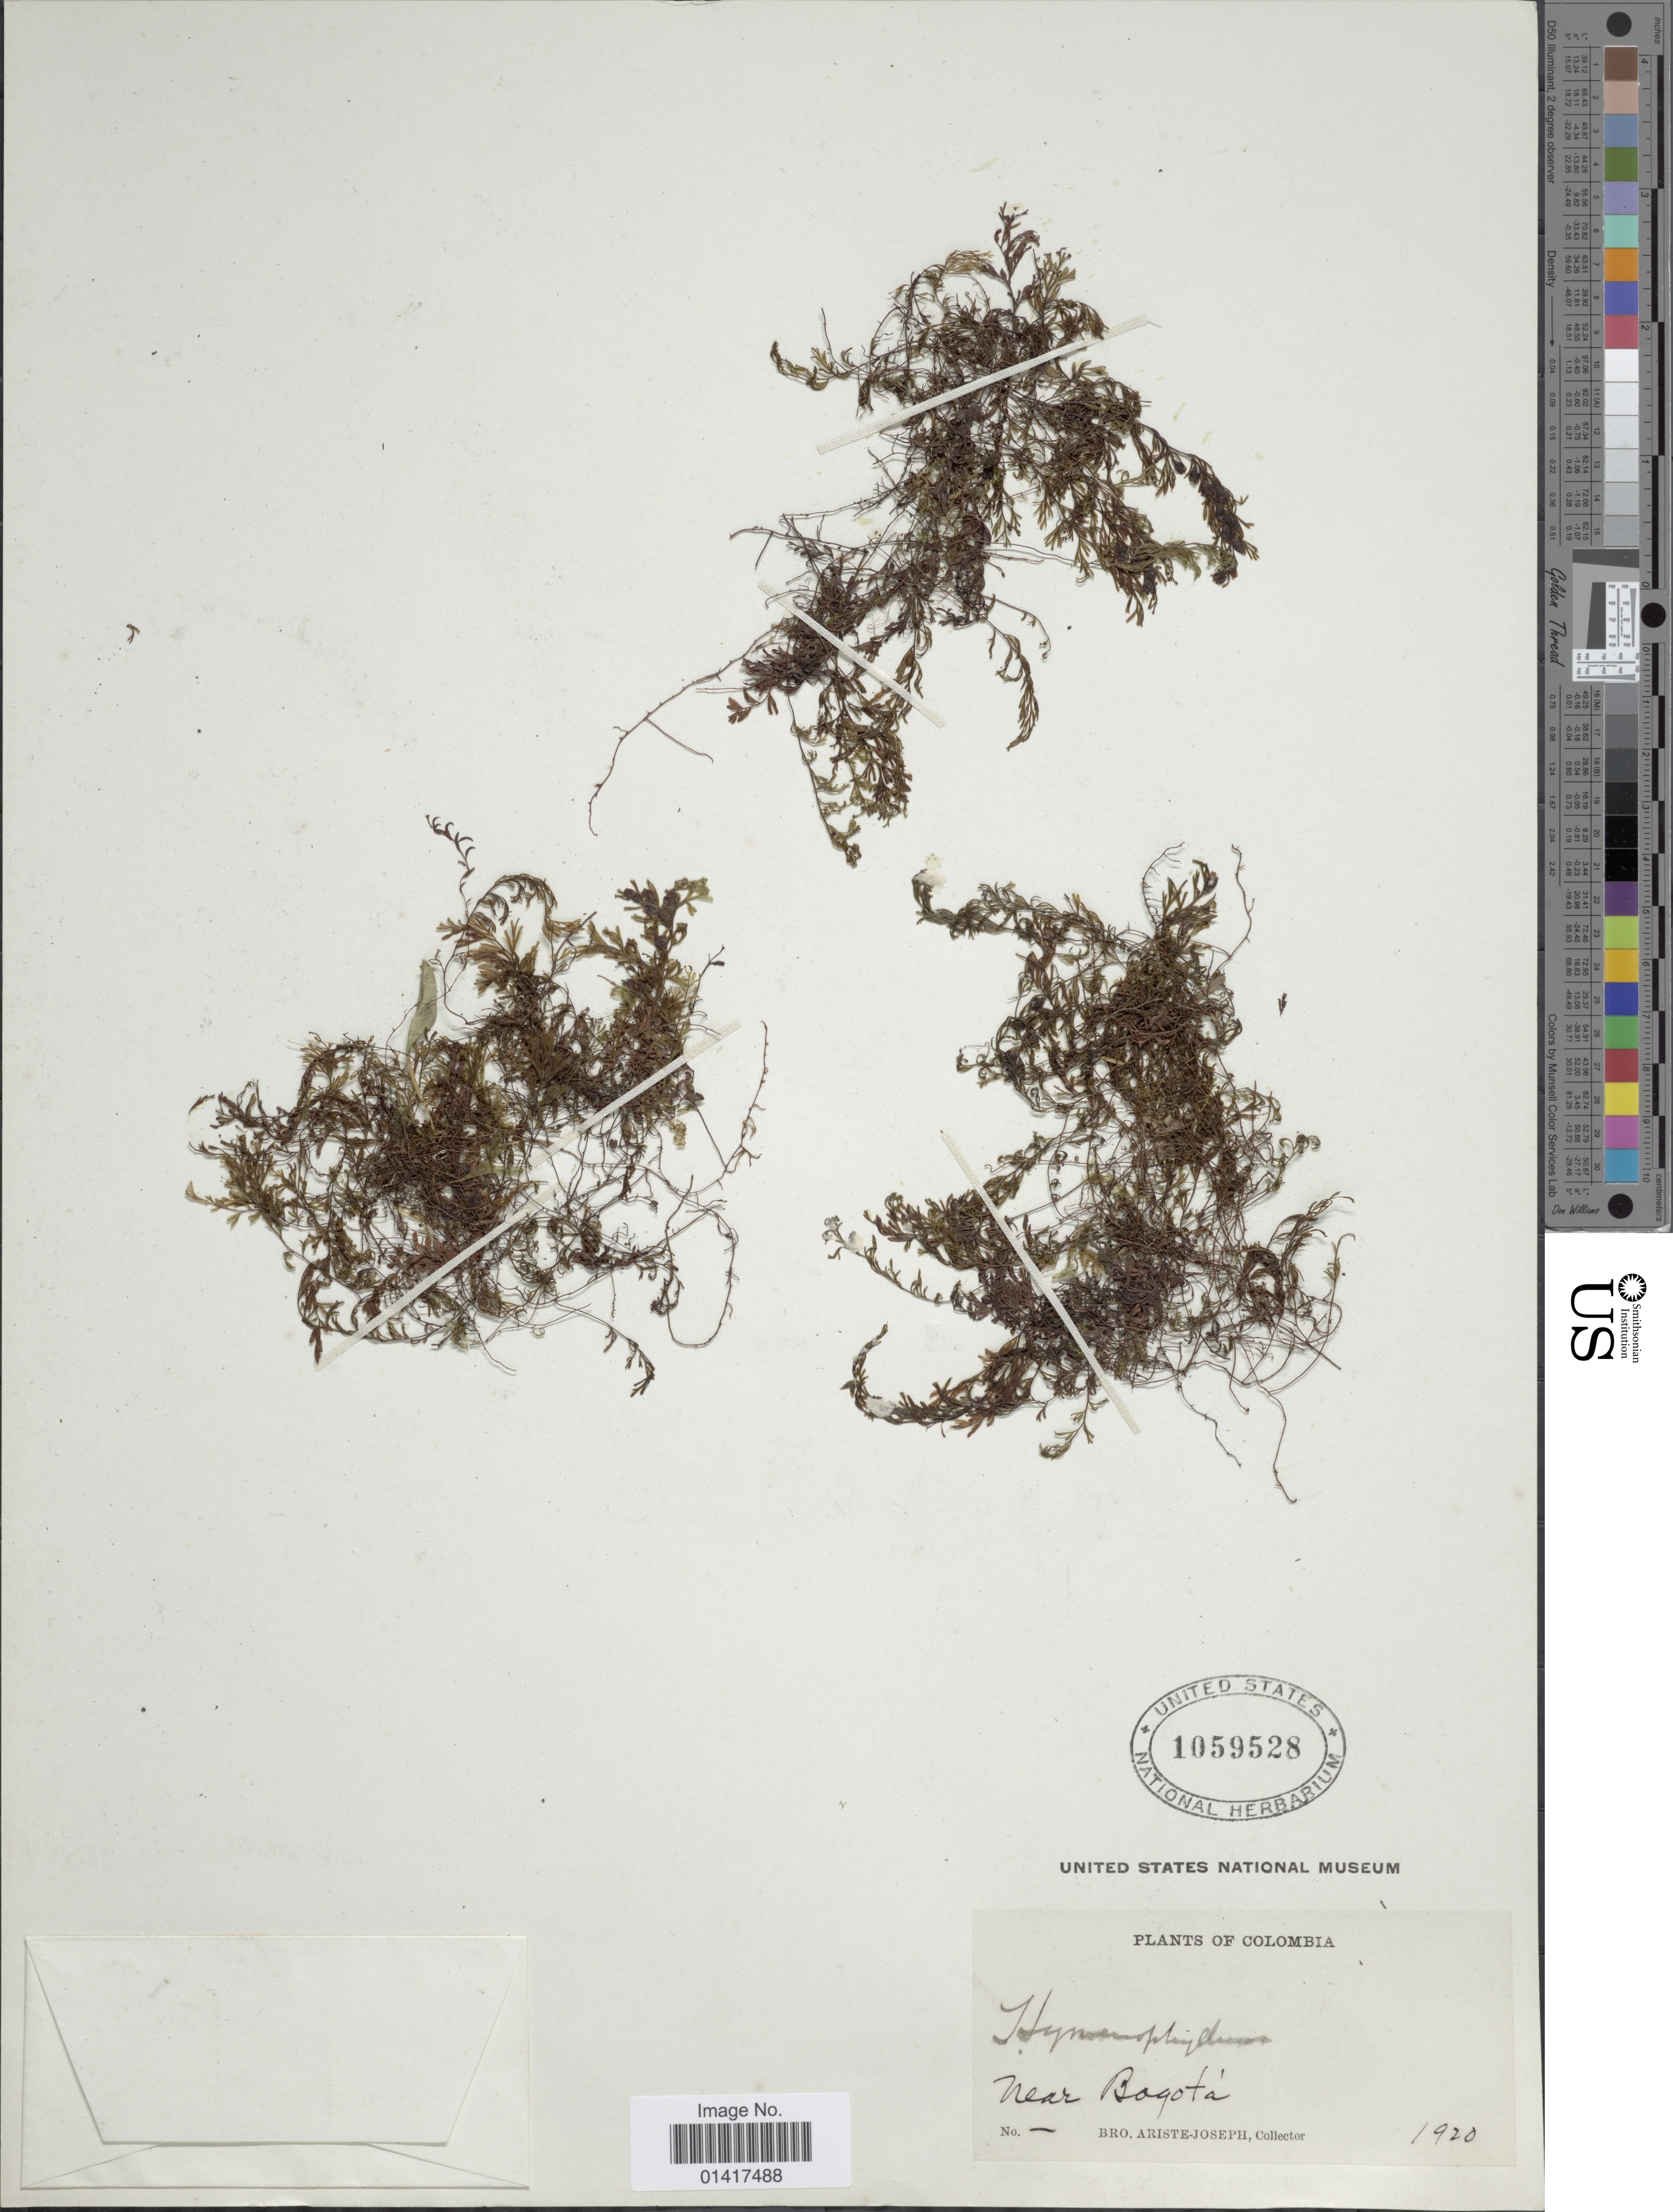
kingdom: Plantae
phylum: Tracheophyta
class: Polypodiopsida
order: Hymenophyllales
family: Hymenophyllaceae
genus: Hymenophyllum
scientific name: Hymenophyllum sp.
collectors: Bro. Ariste-Joseph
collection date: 1920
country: Colombia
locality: Near Bogota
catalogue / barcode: US 1059528